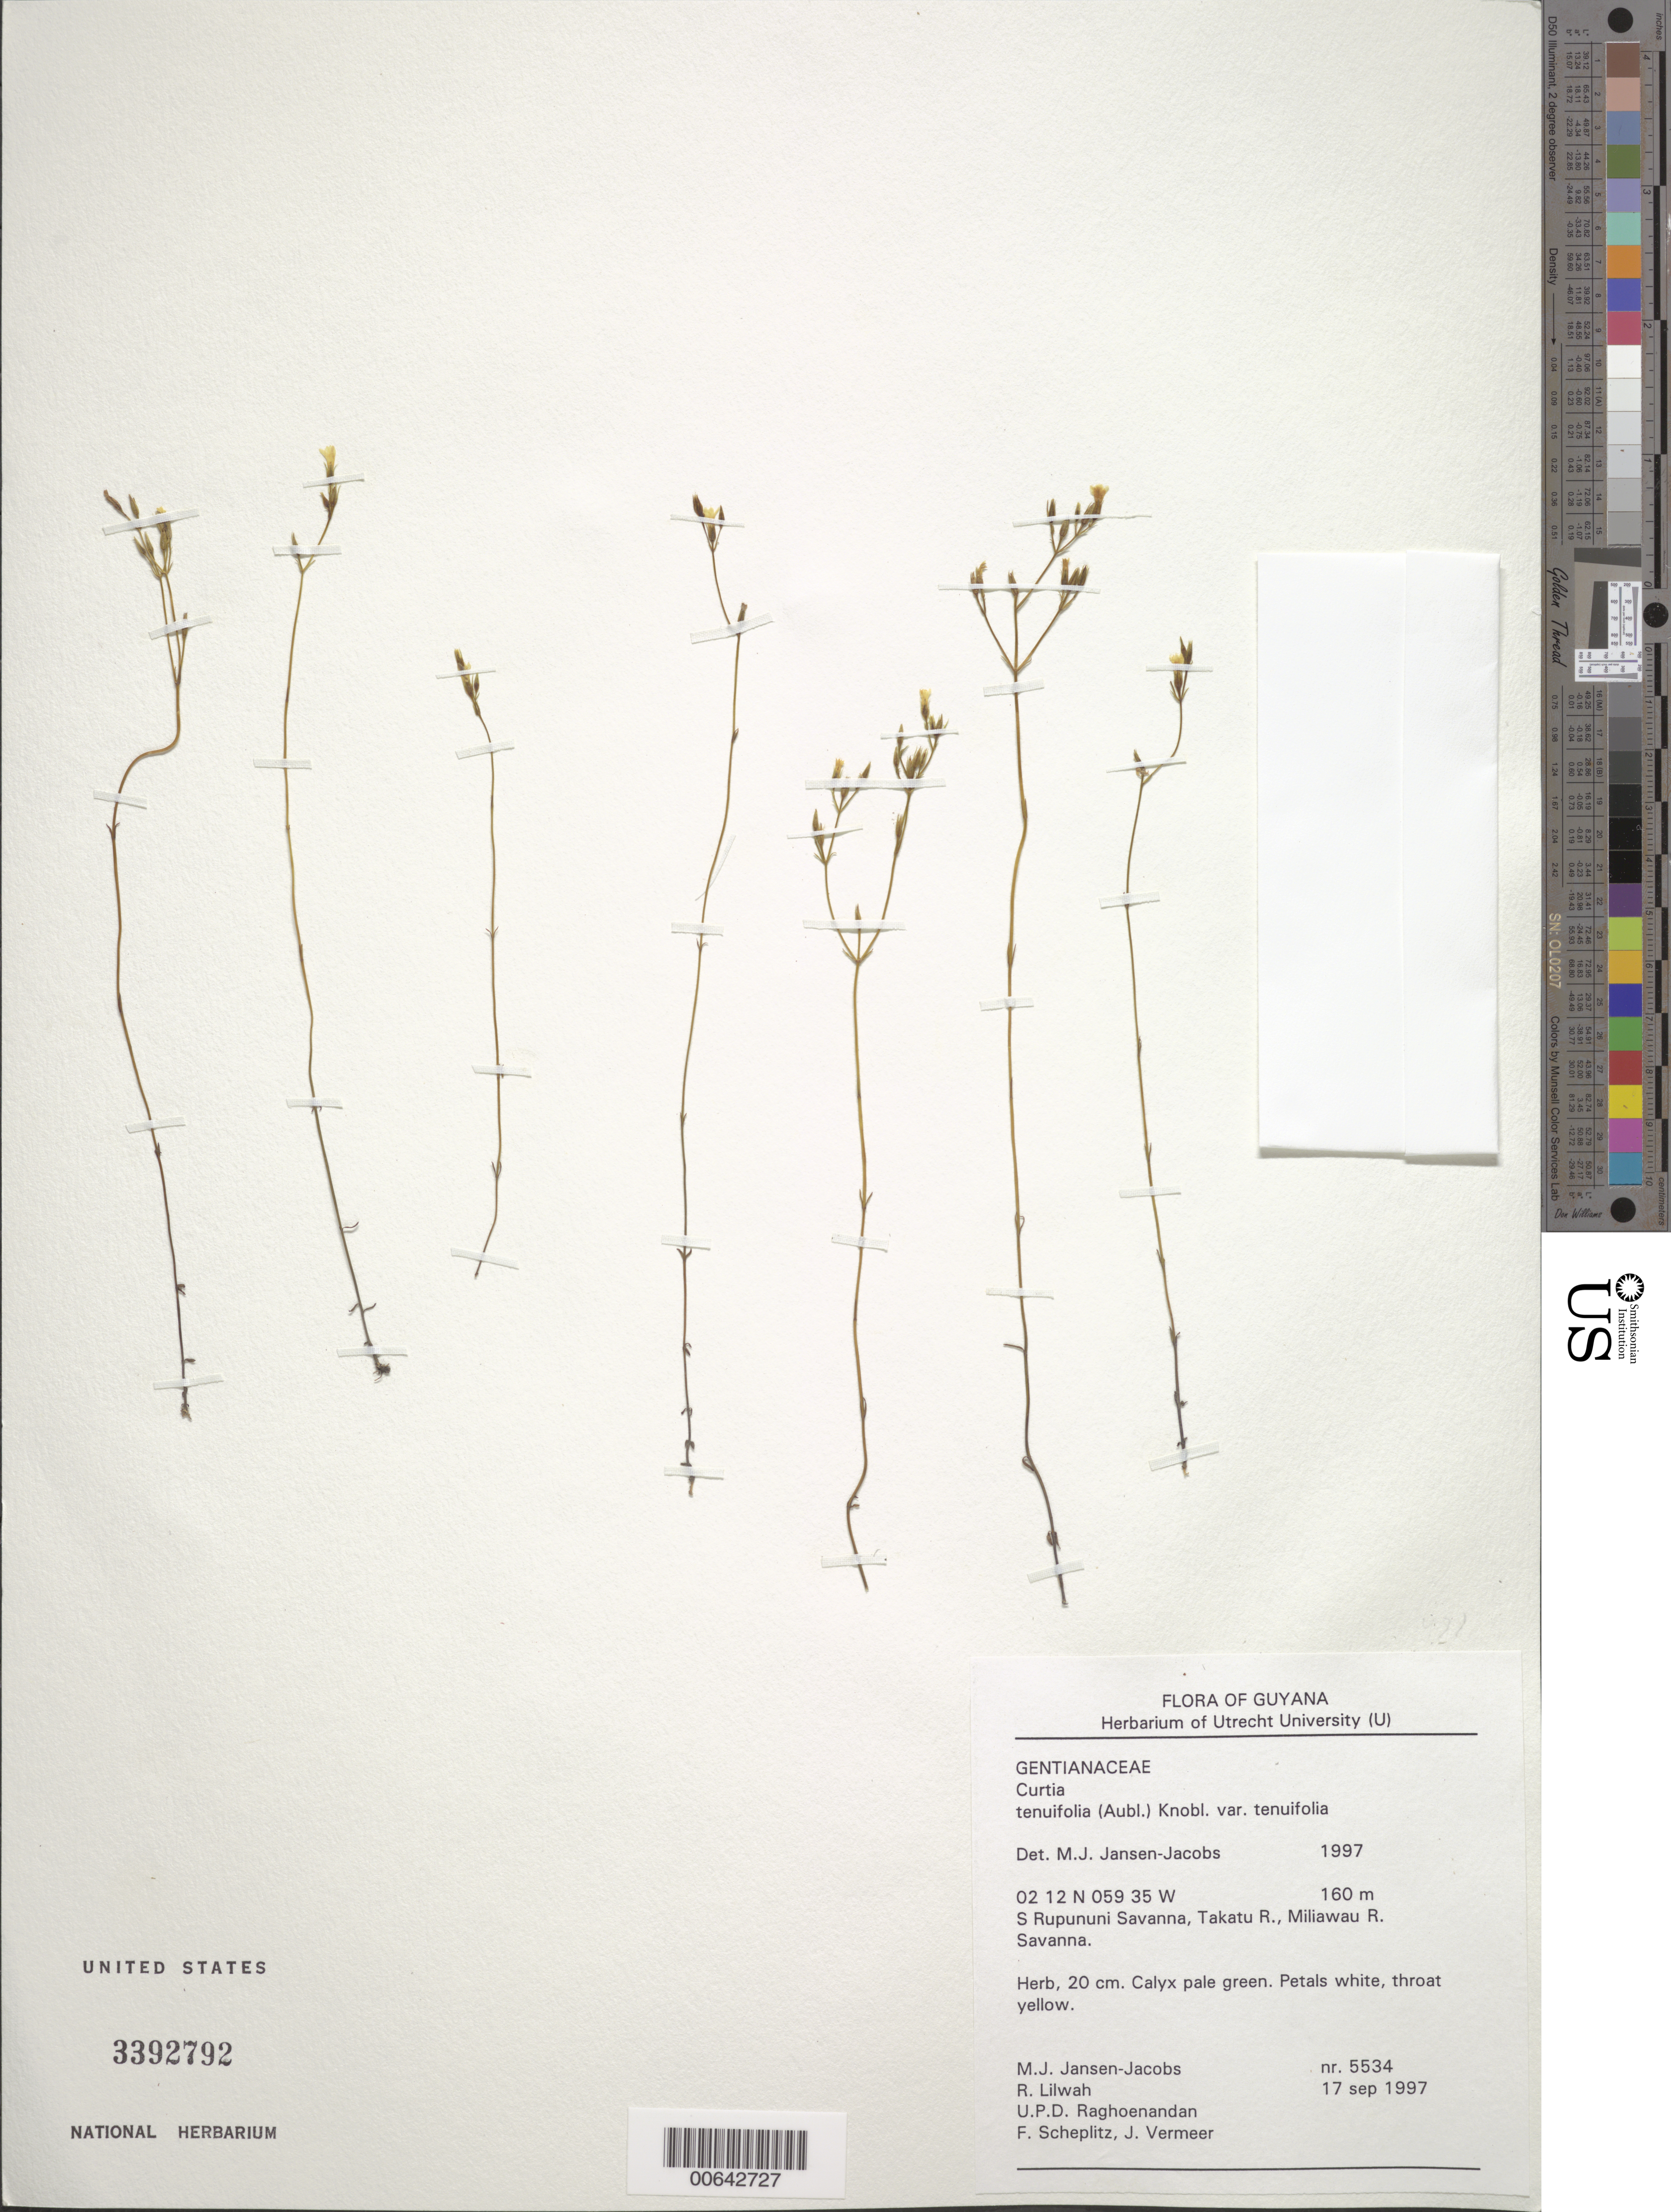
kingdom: Plantae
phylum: Tracheophyta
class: Magnoliopsida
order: Gentianales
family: Gentianaceae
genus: Curtia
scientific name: Curtia tenuifolia subsp. tenella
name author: (Mart.) E.H.M. Grothe & Maas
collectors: M. J. Jansen-Jacobs, R. Lilwah, U. Raghoenandan, F. Scheplitz & J. Vermeer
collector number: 5534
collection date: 1997-09-17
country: Guyana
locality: S Rupununi Savanna, Takatu R., Miliawau R. Savanna.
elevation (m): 160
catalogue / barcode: US 3392792